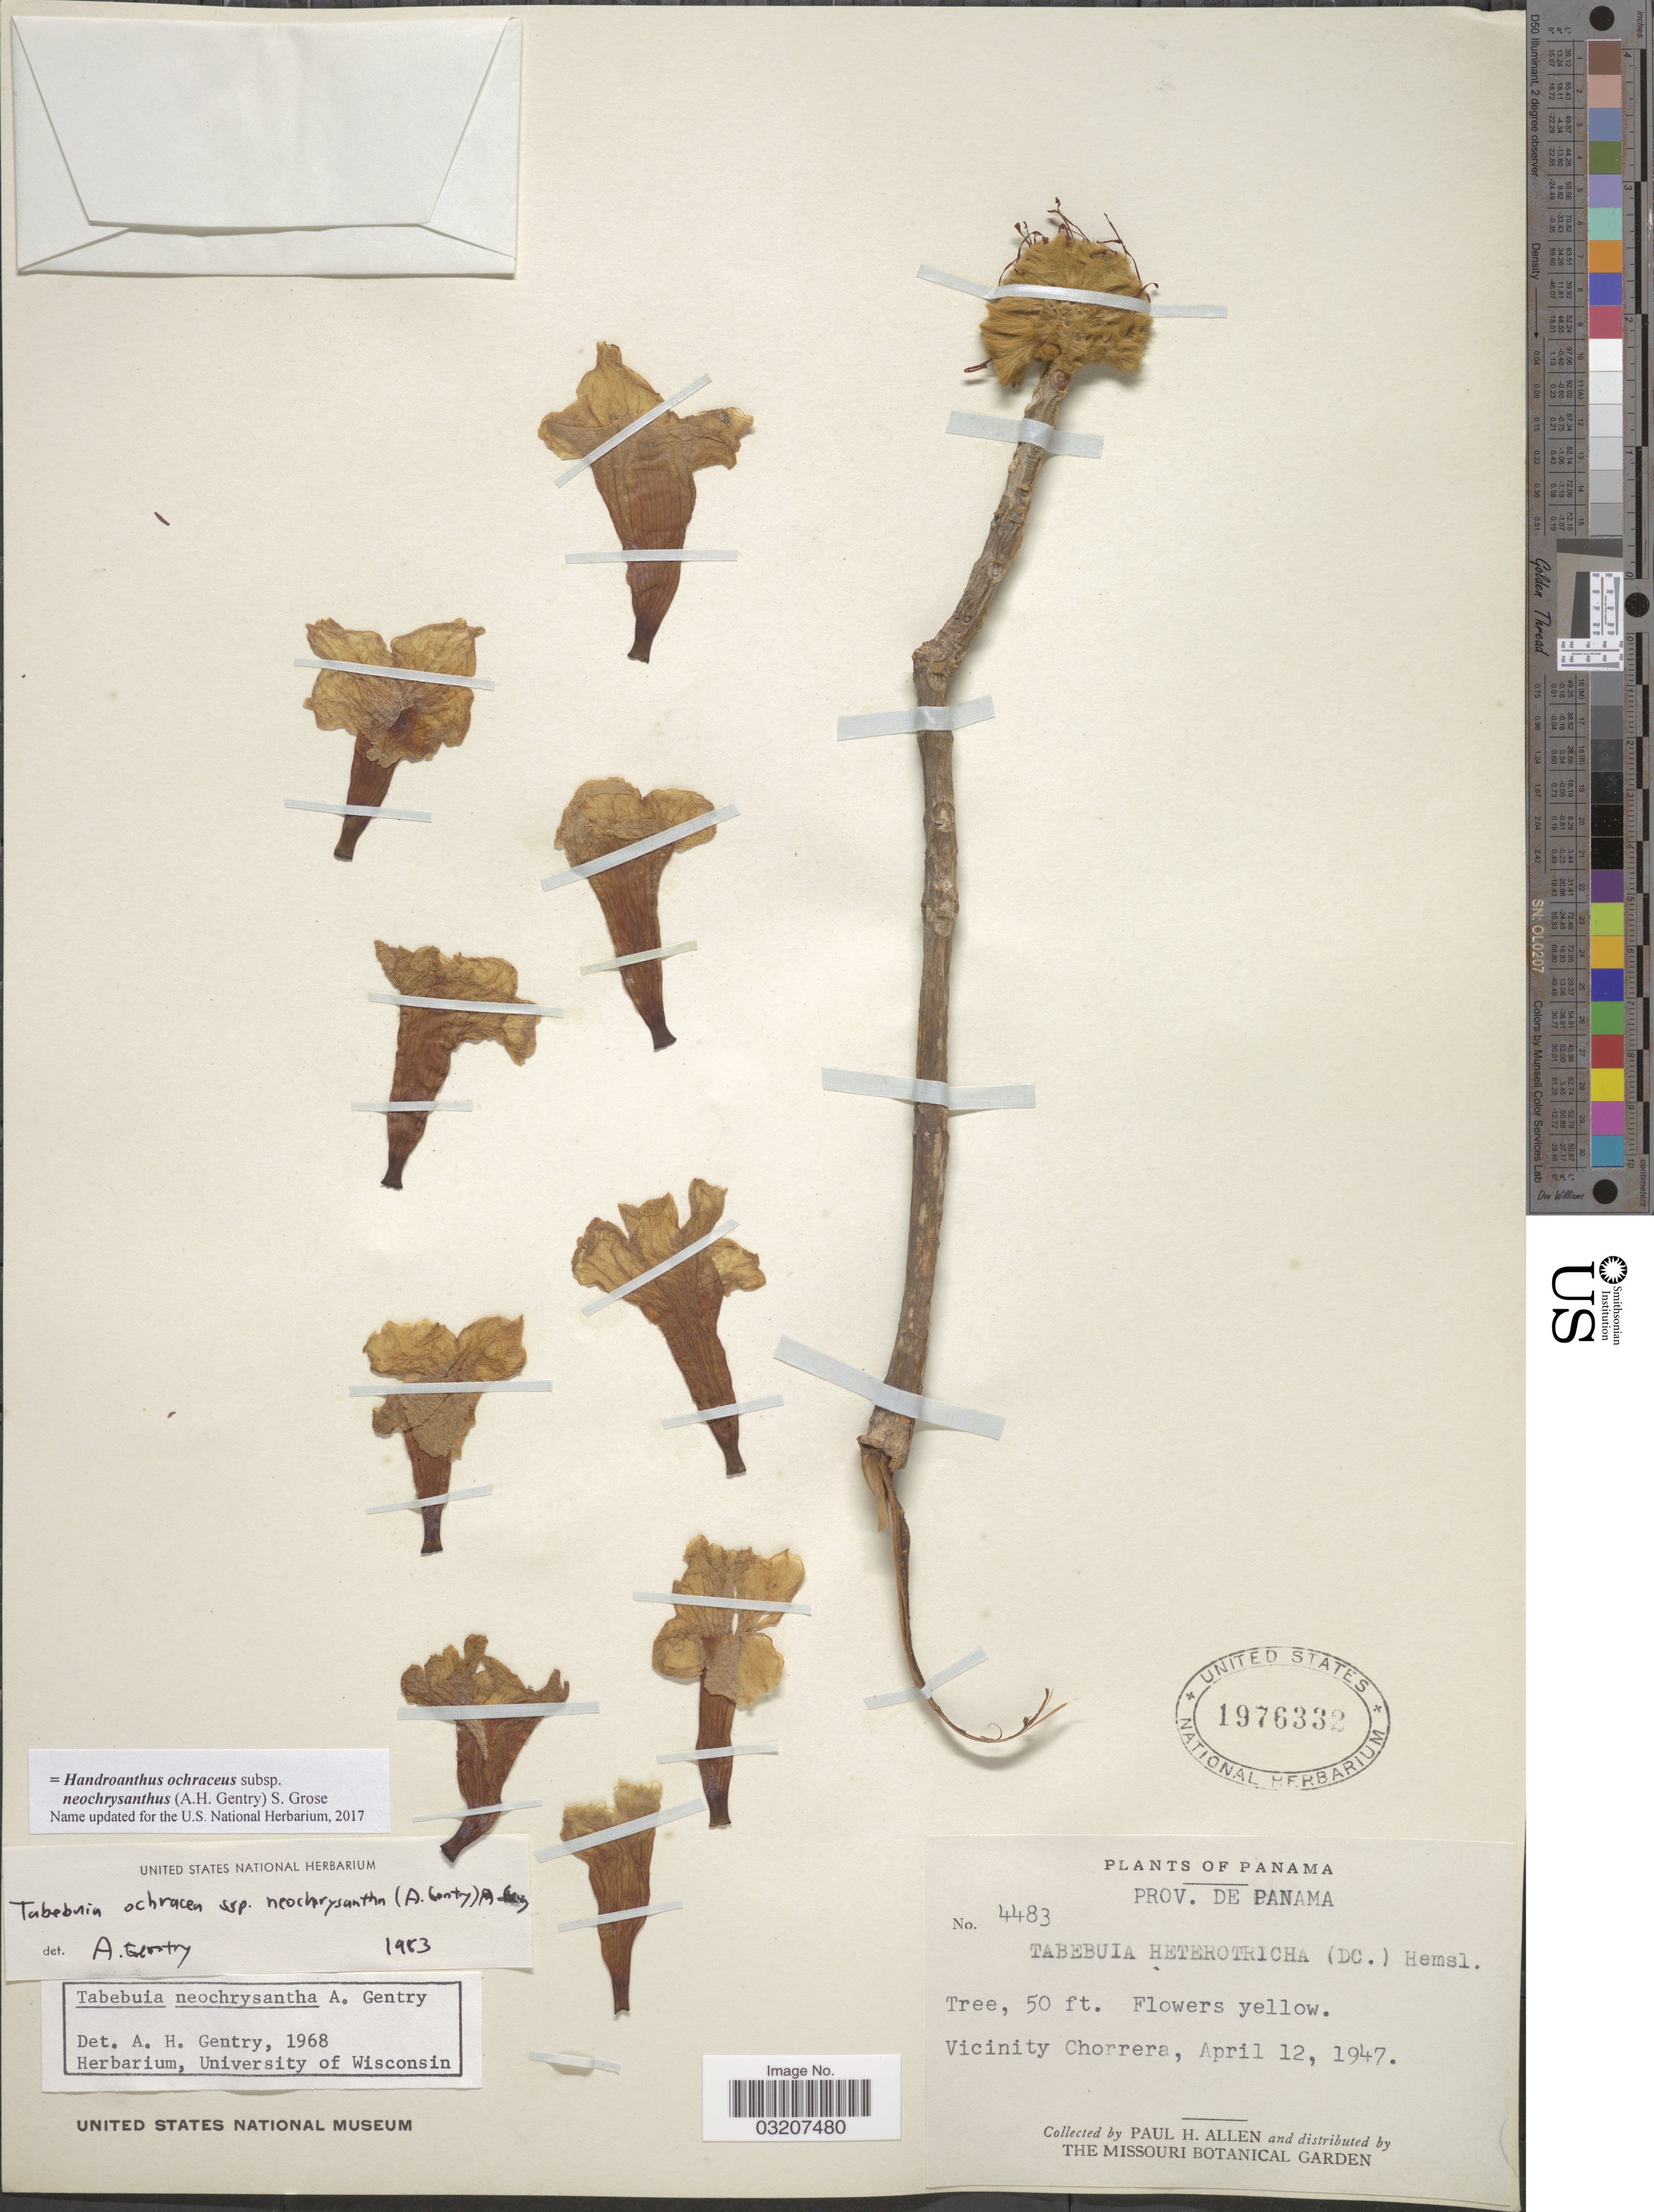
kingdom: Plantae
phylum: Tracheophyta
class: Magnoliopsida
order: Lamiales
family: Bignoniaceae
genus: Handroanthus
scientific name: Handroanthus ochraceus subsp. neochrysanthus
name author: (A.H. Gentry) S.O. Grose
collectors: P. H. Allen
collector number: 4483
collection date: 1947-04-12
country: Panama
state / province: Panamá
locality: Vicinity Chorrera.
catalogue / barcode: US 1976332